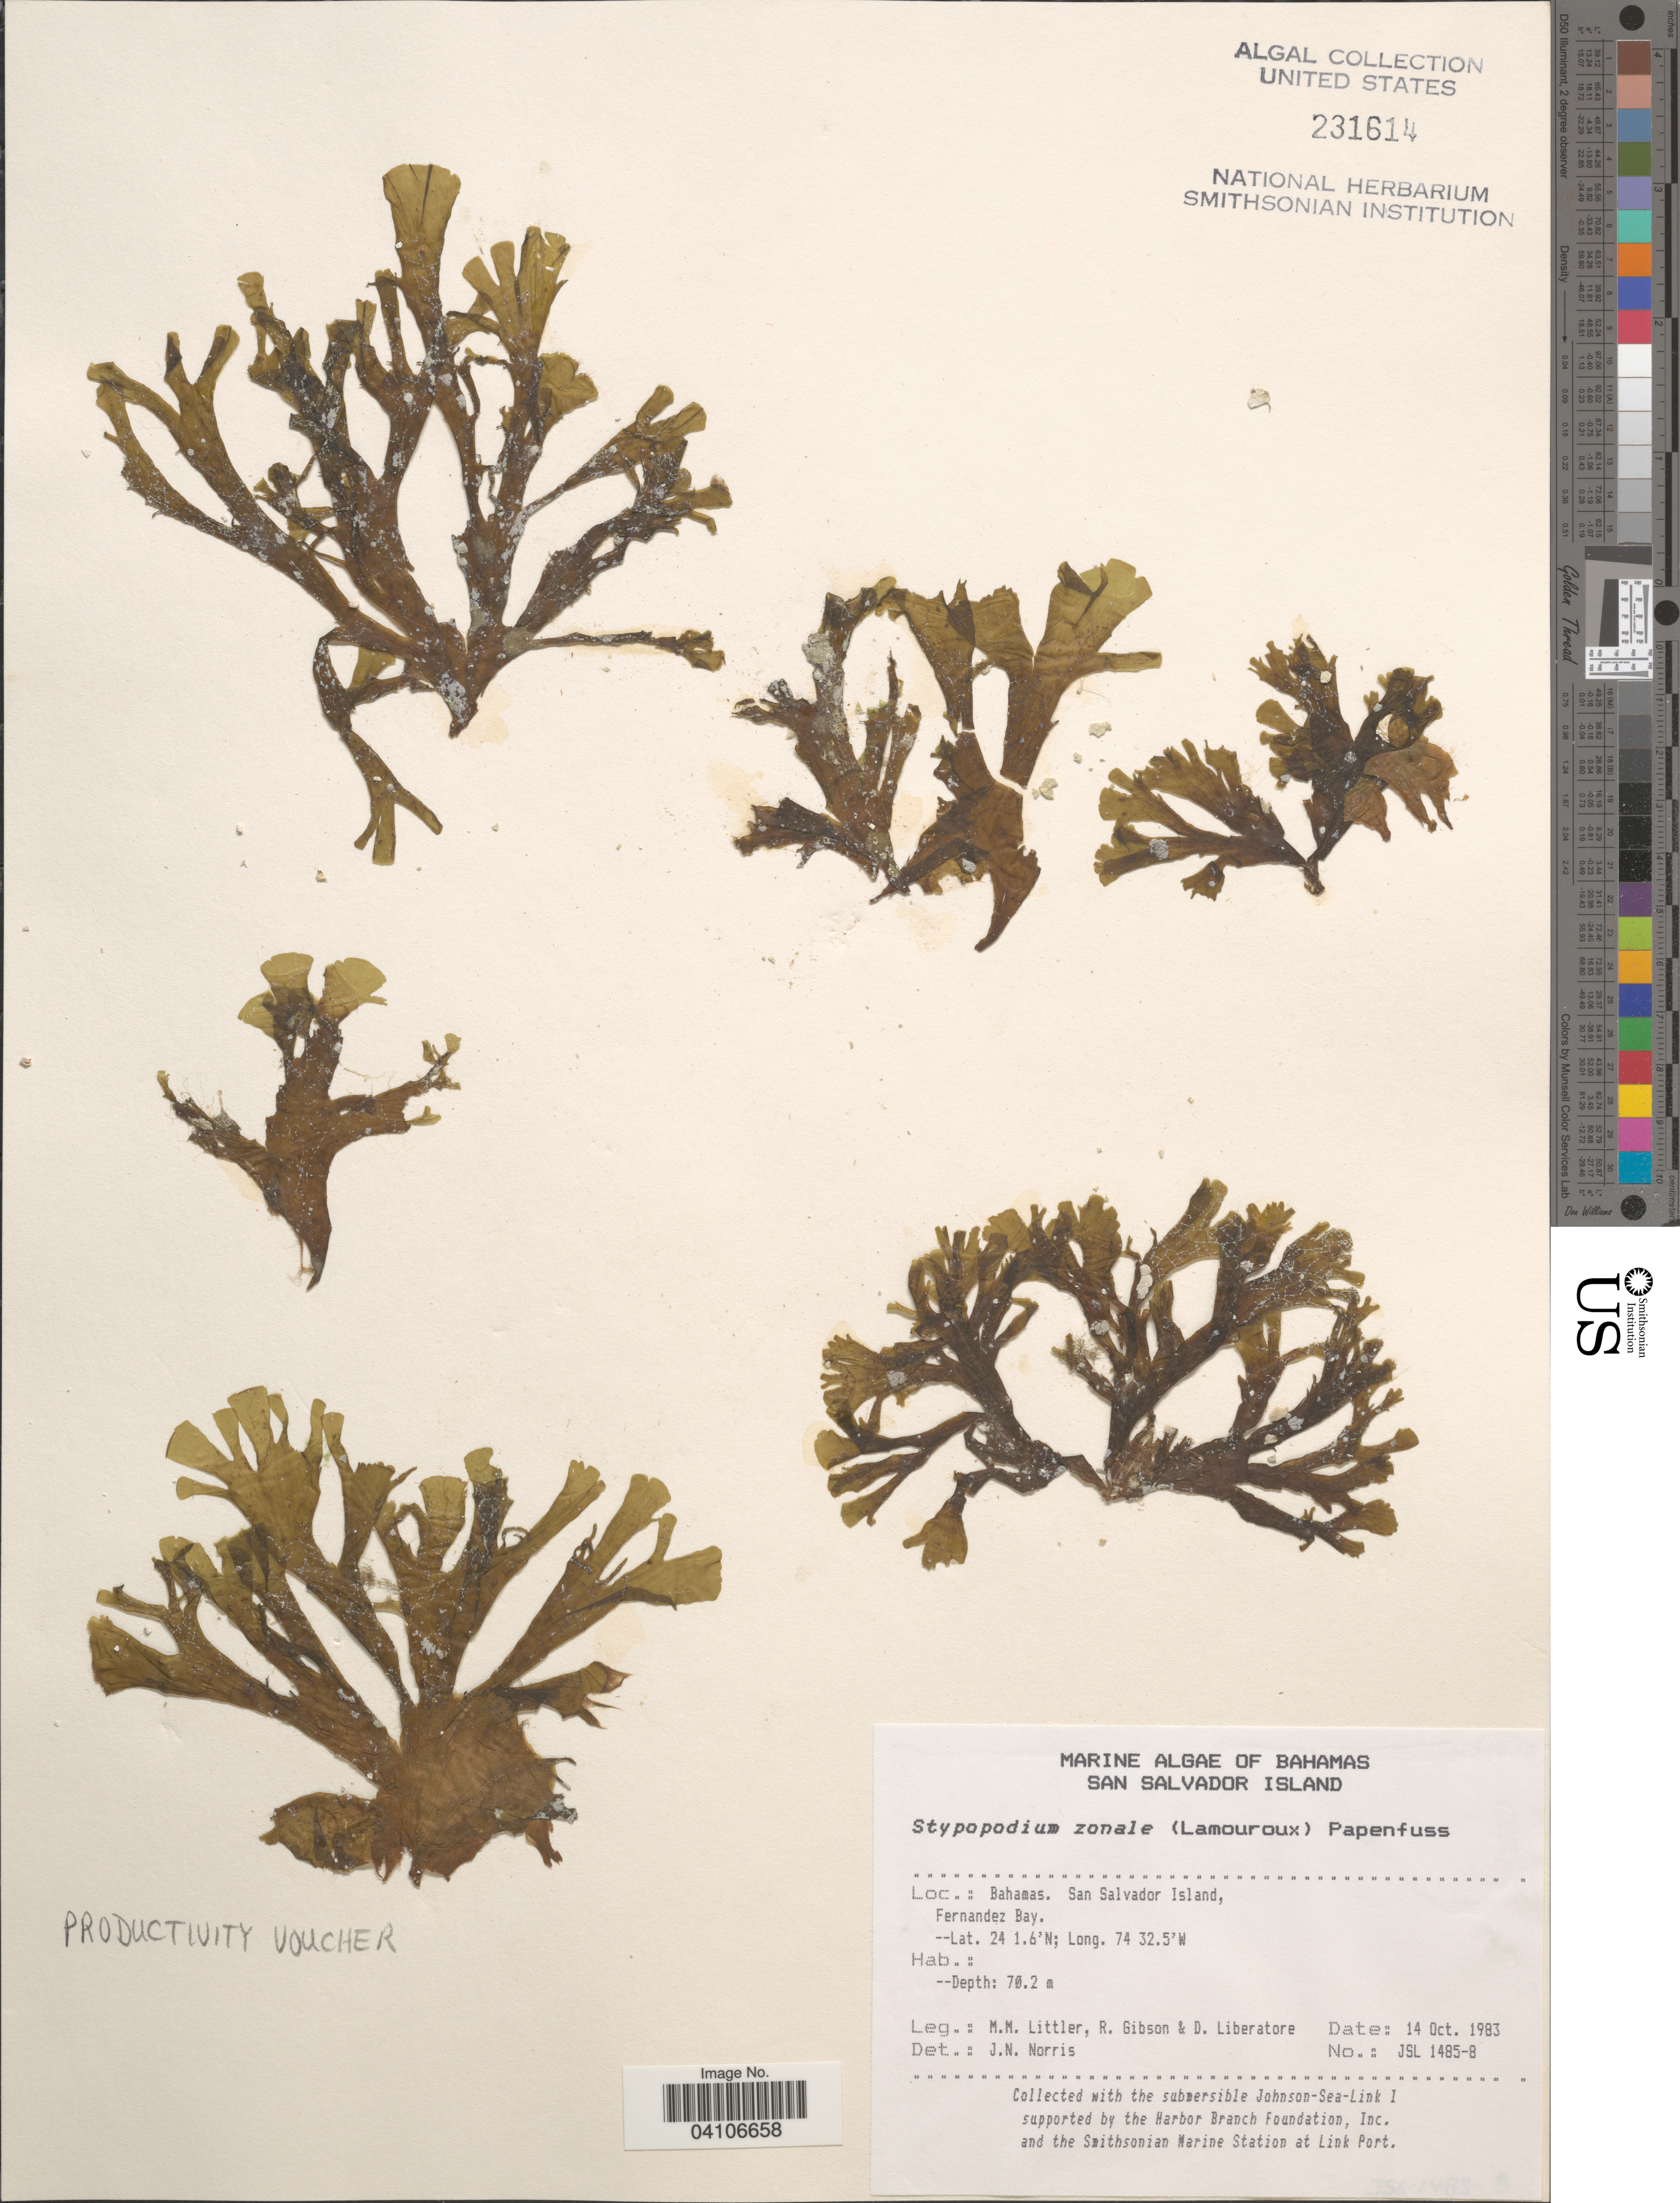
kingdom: Chromista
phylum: Ochrophyta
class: Phaeophyceae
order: Dictyotales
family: Dictyotaceae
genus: Stypopodium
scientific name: Stypopodium zonale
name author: (J.V.Lamouroux) Papenf.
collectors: R. Gibson & D. Liberatore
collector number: JSL 1485-8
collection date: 1983-10-14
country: Bahamas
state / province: San Salvador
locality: San Salvador Island, Fernandez Bay.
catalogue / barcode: US 231614